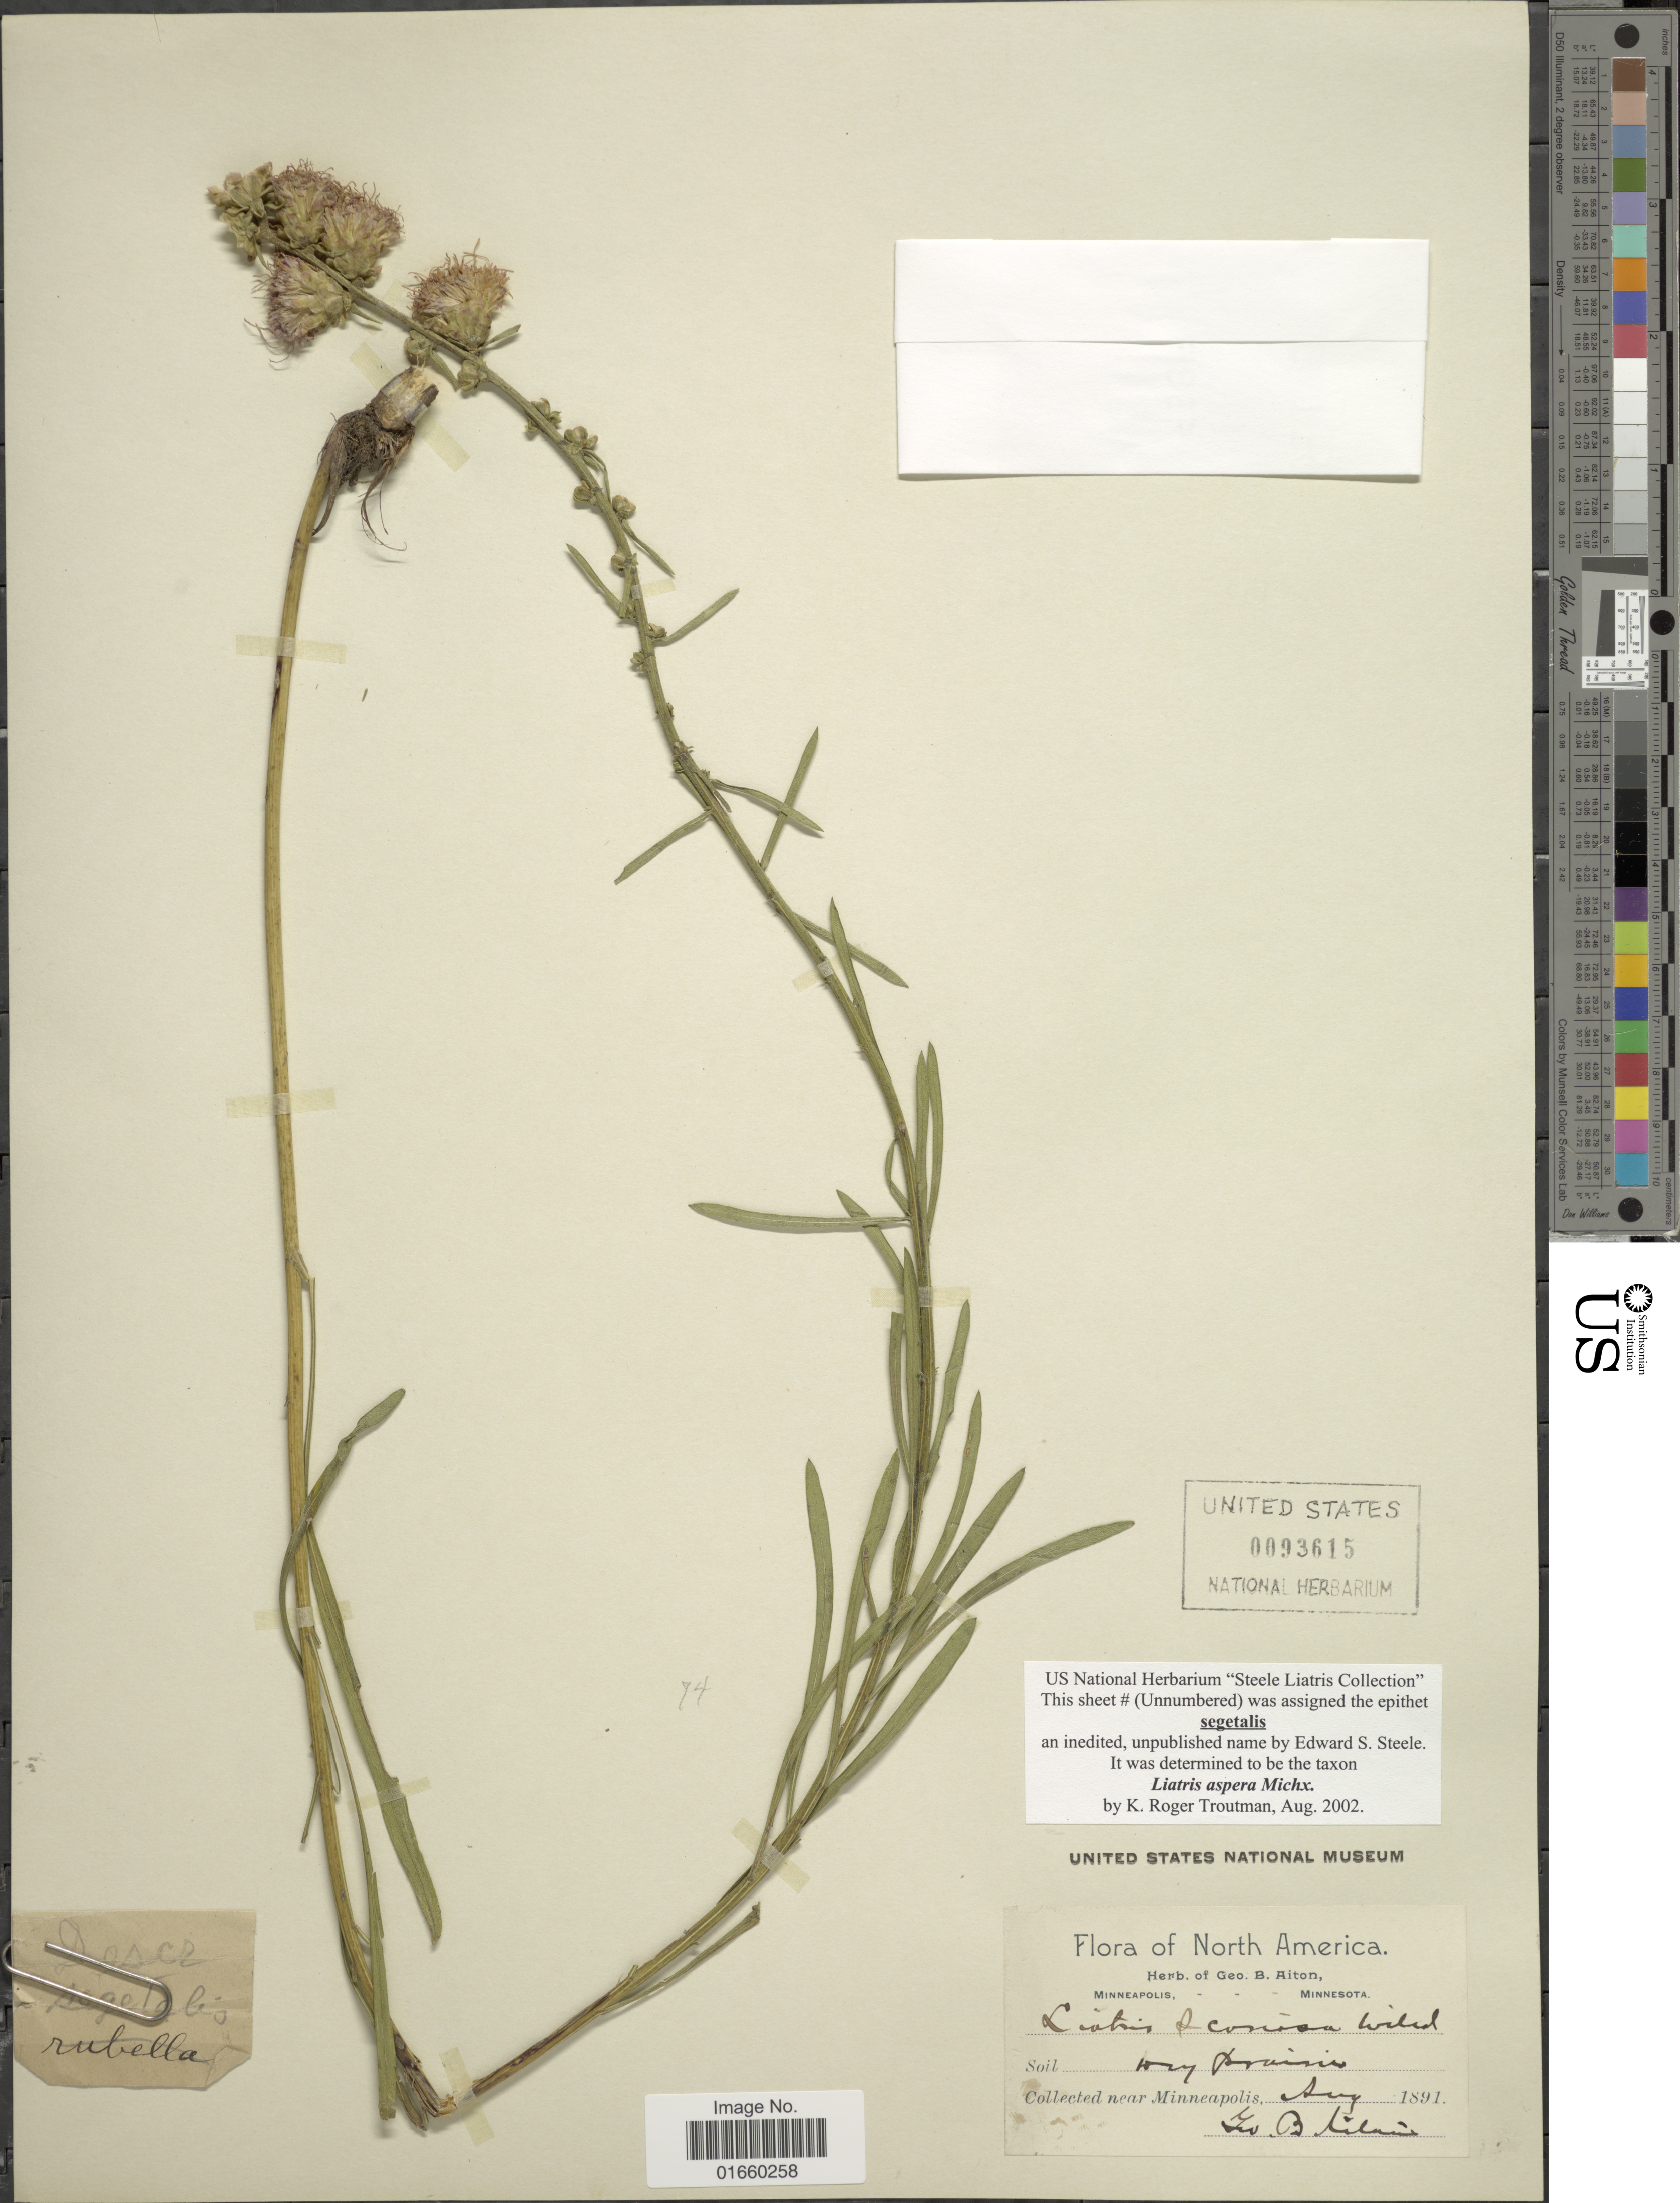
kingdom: Plantae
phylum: Tracheophyta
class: Magnoliopsida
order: Asterales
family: Asteraceae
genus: Liatris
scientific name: Liatris aspera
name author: Michx.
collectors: G. B. Aiton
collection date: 1891-08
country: United States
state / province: Minnesota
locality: Near Minneapolis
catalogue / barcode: US 93615